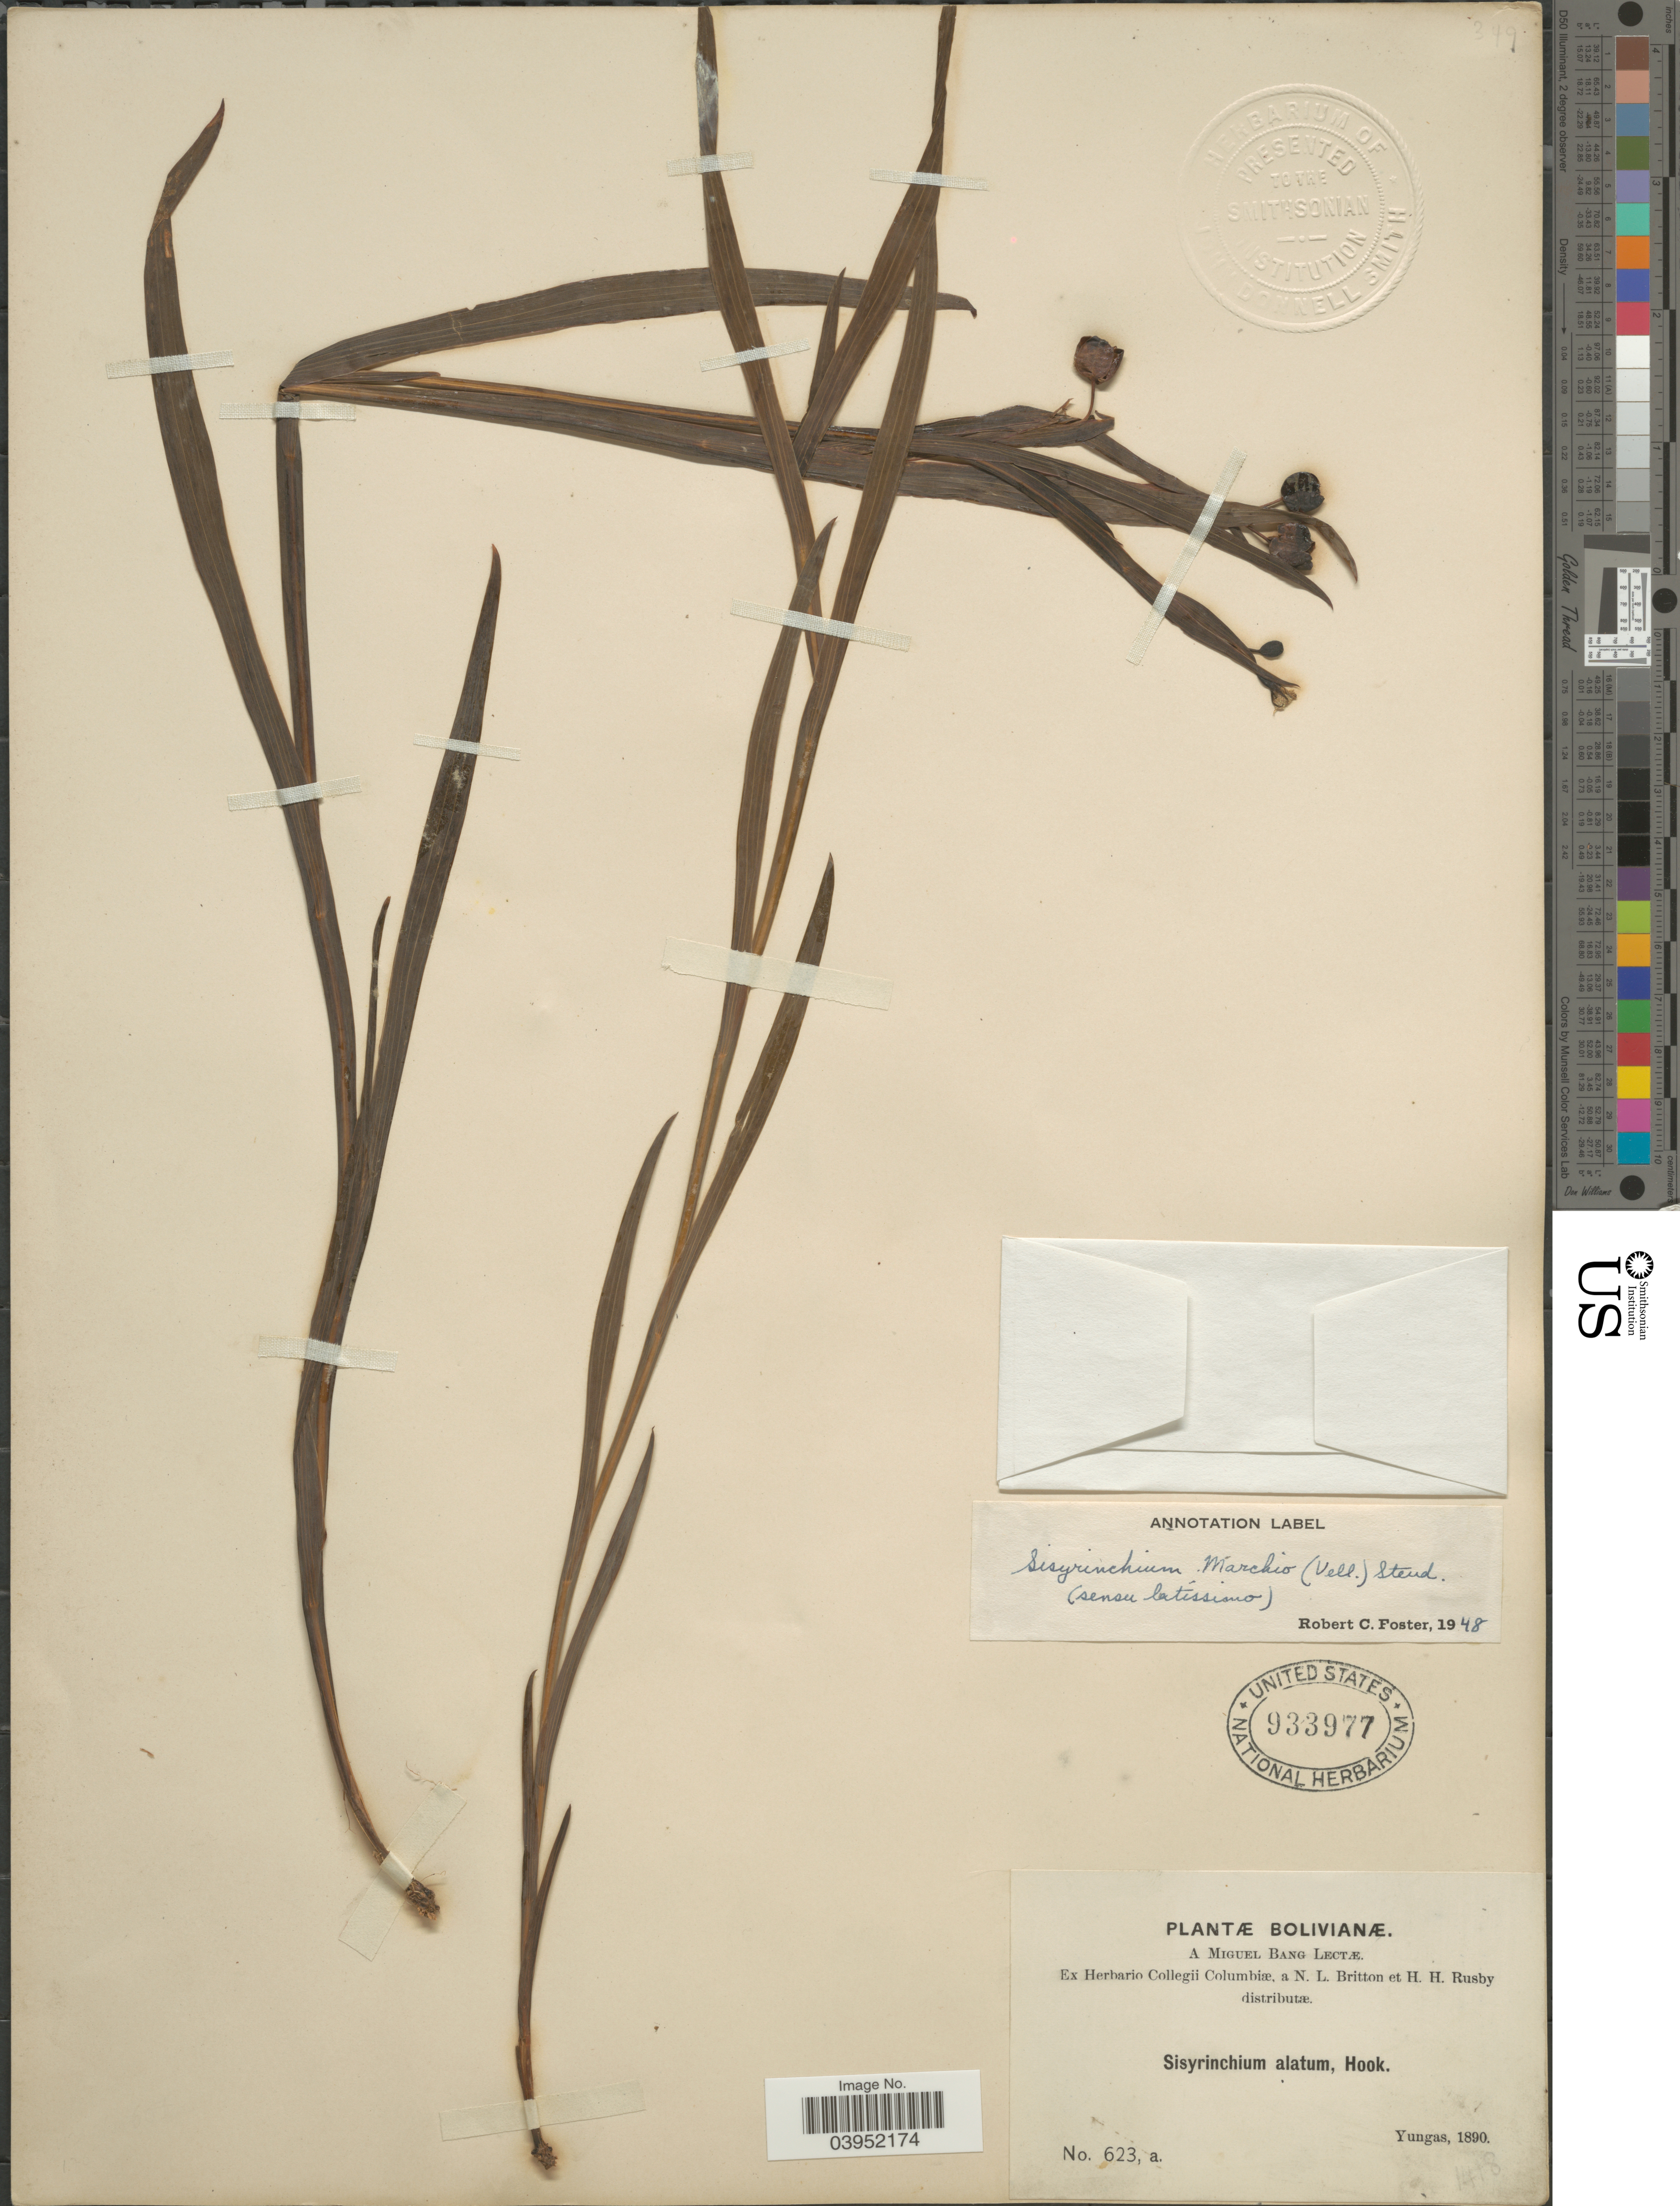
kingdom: Plantae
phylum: Tracheophyta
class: Liliopsida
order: Asparagales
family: Iridaceae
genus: Sisyrinchium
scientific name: Sisyrinchium marchio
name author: (Vell.) Steud.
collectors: M. Bang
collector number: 623a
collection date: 1890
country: Bolivia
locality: Yungas.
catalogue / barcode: US 933977